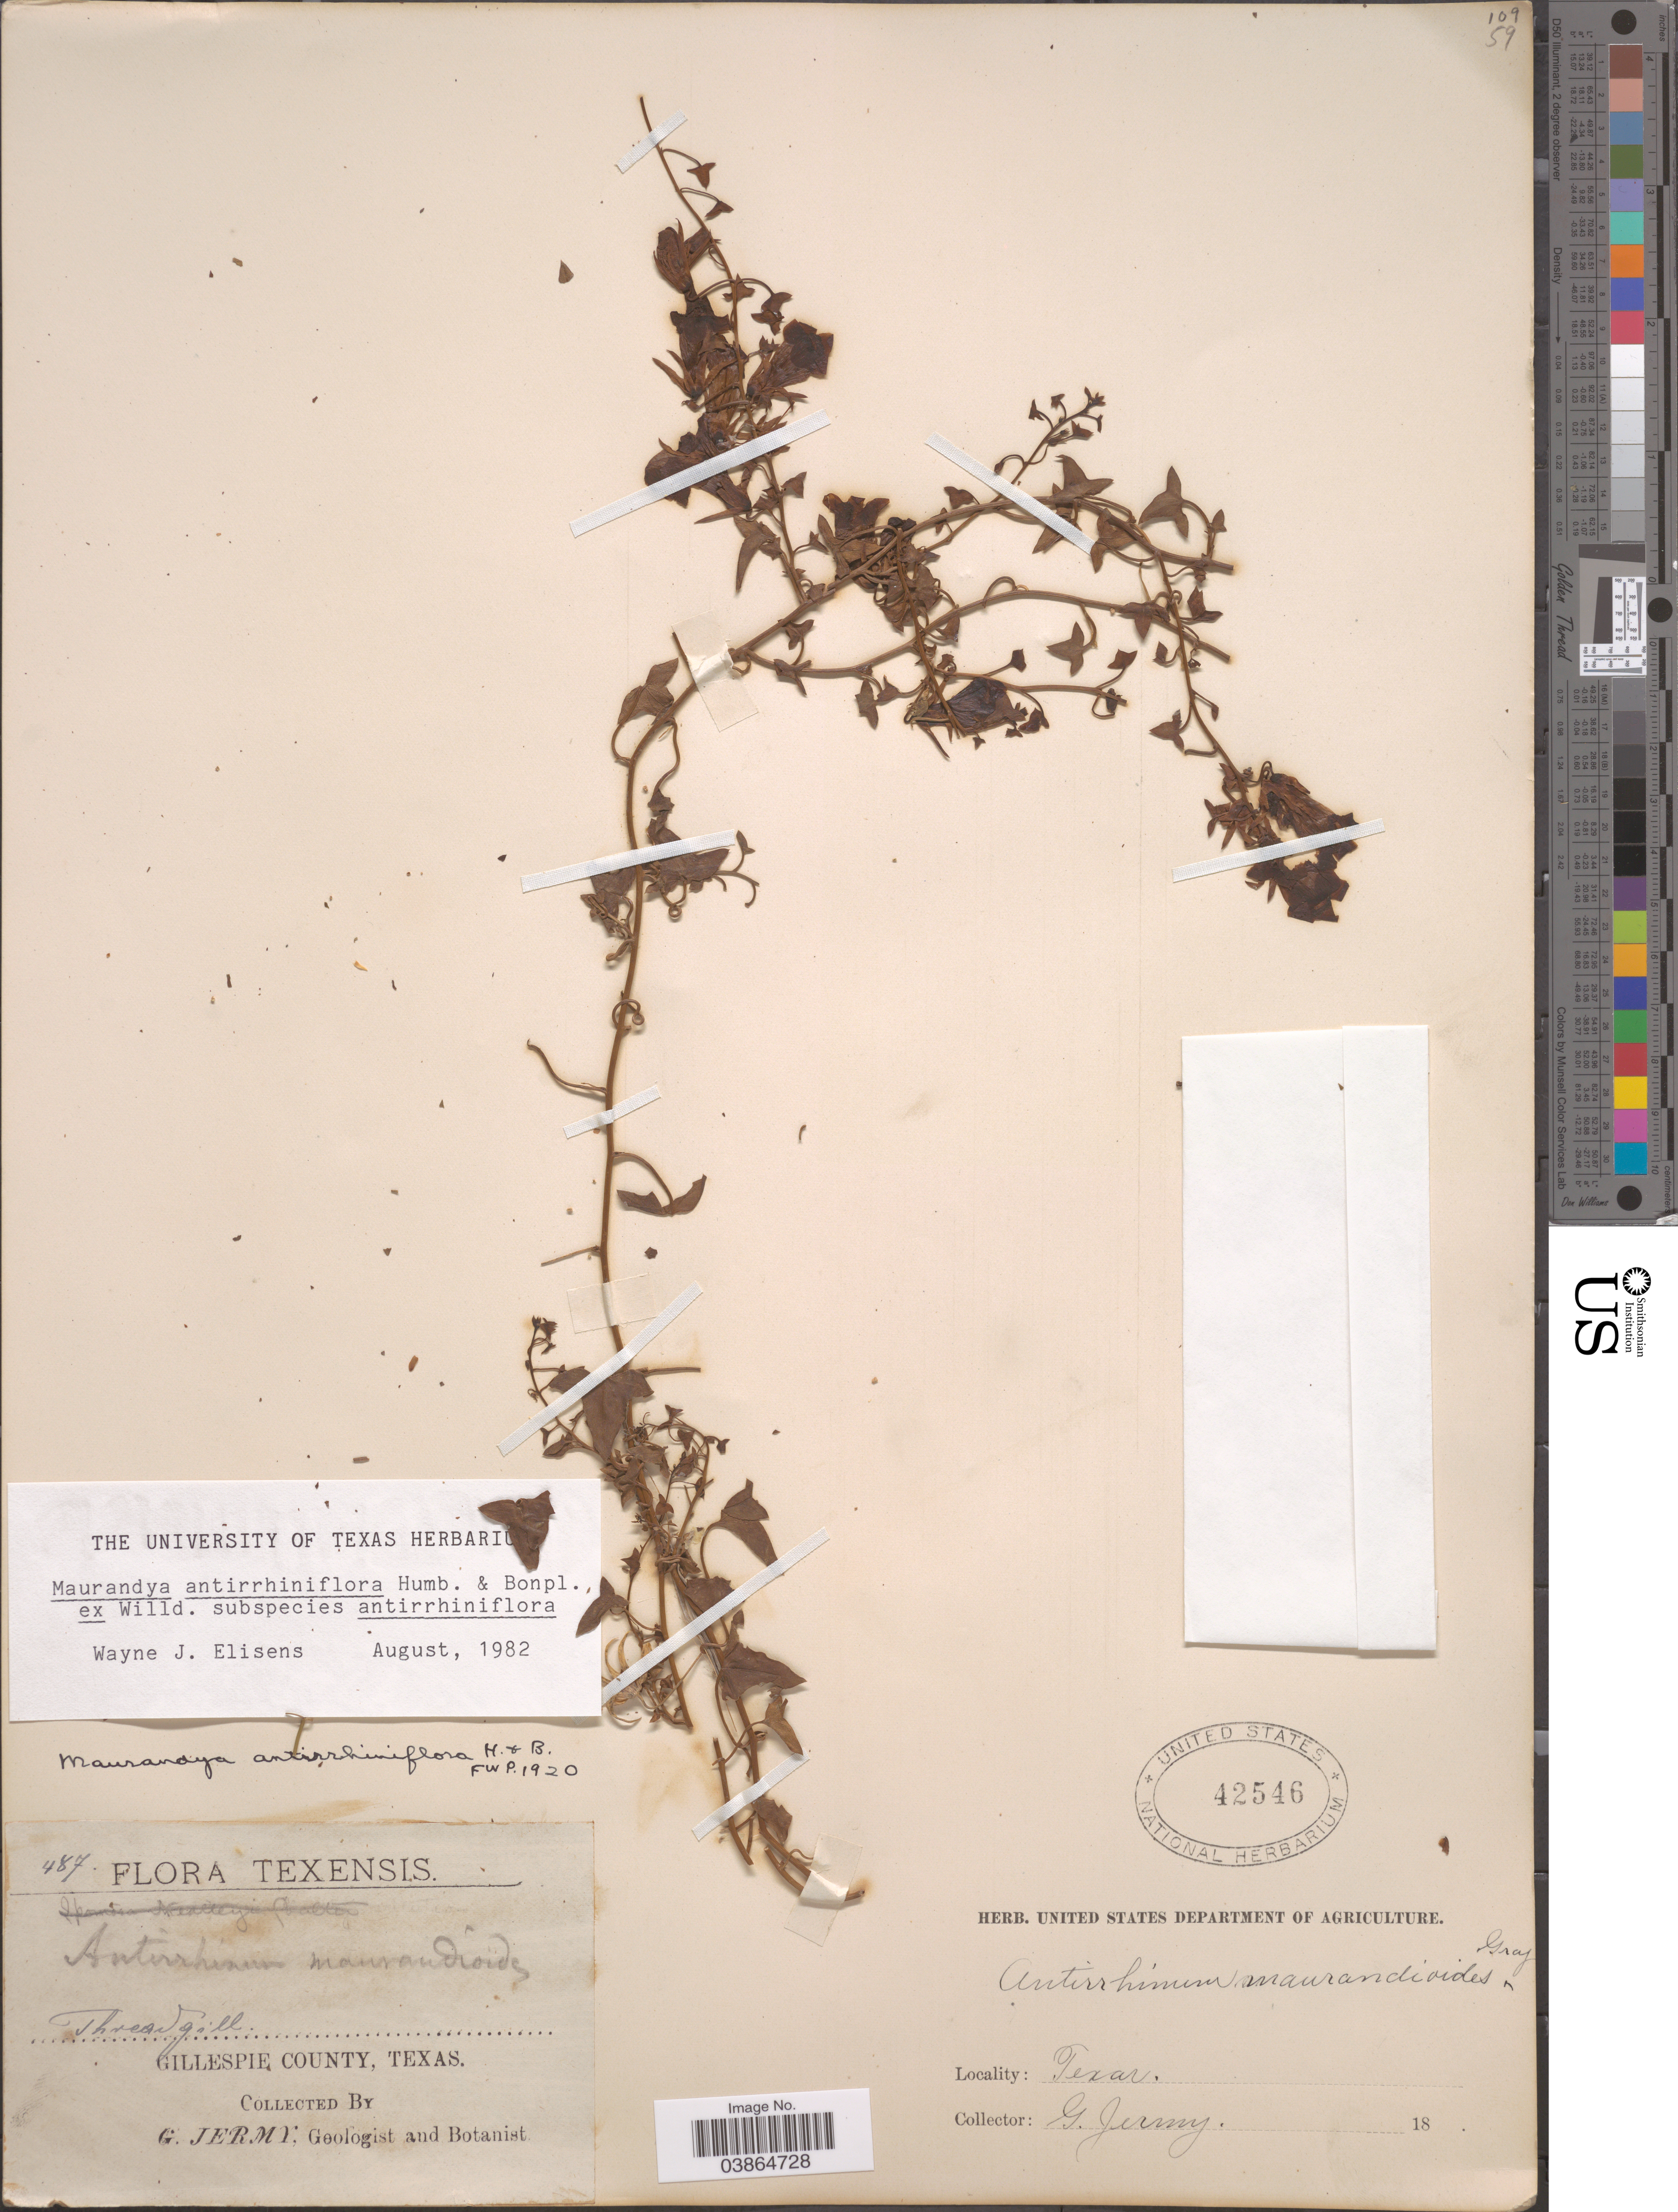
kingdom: Plantae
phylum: Tracheophyta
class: Magnoliopsida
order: Lamiales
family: Plantaginaceae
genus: Maurandya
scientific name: Maurandya antirrhiniflora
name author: Humb. & Bonpl. ex Willd.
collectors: G. Jermy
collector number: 487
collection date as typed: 18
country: United States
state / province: Texas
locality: Gillespie County.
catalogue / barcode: US 42546